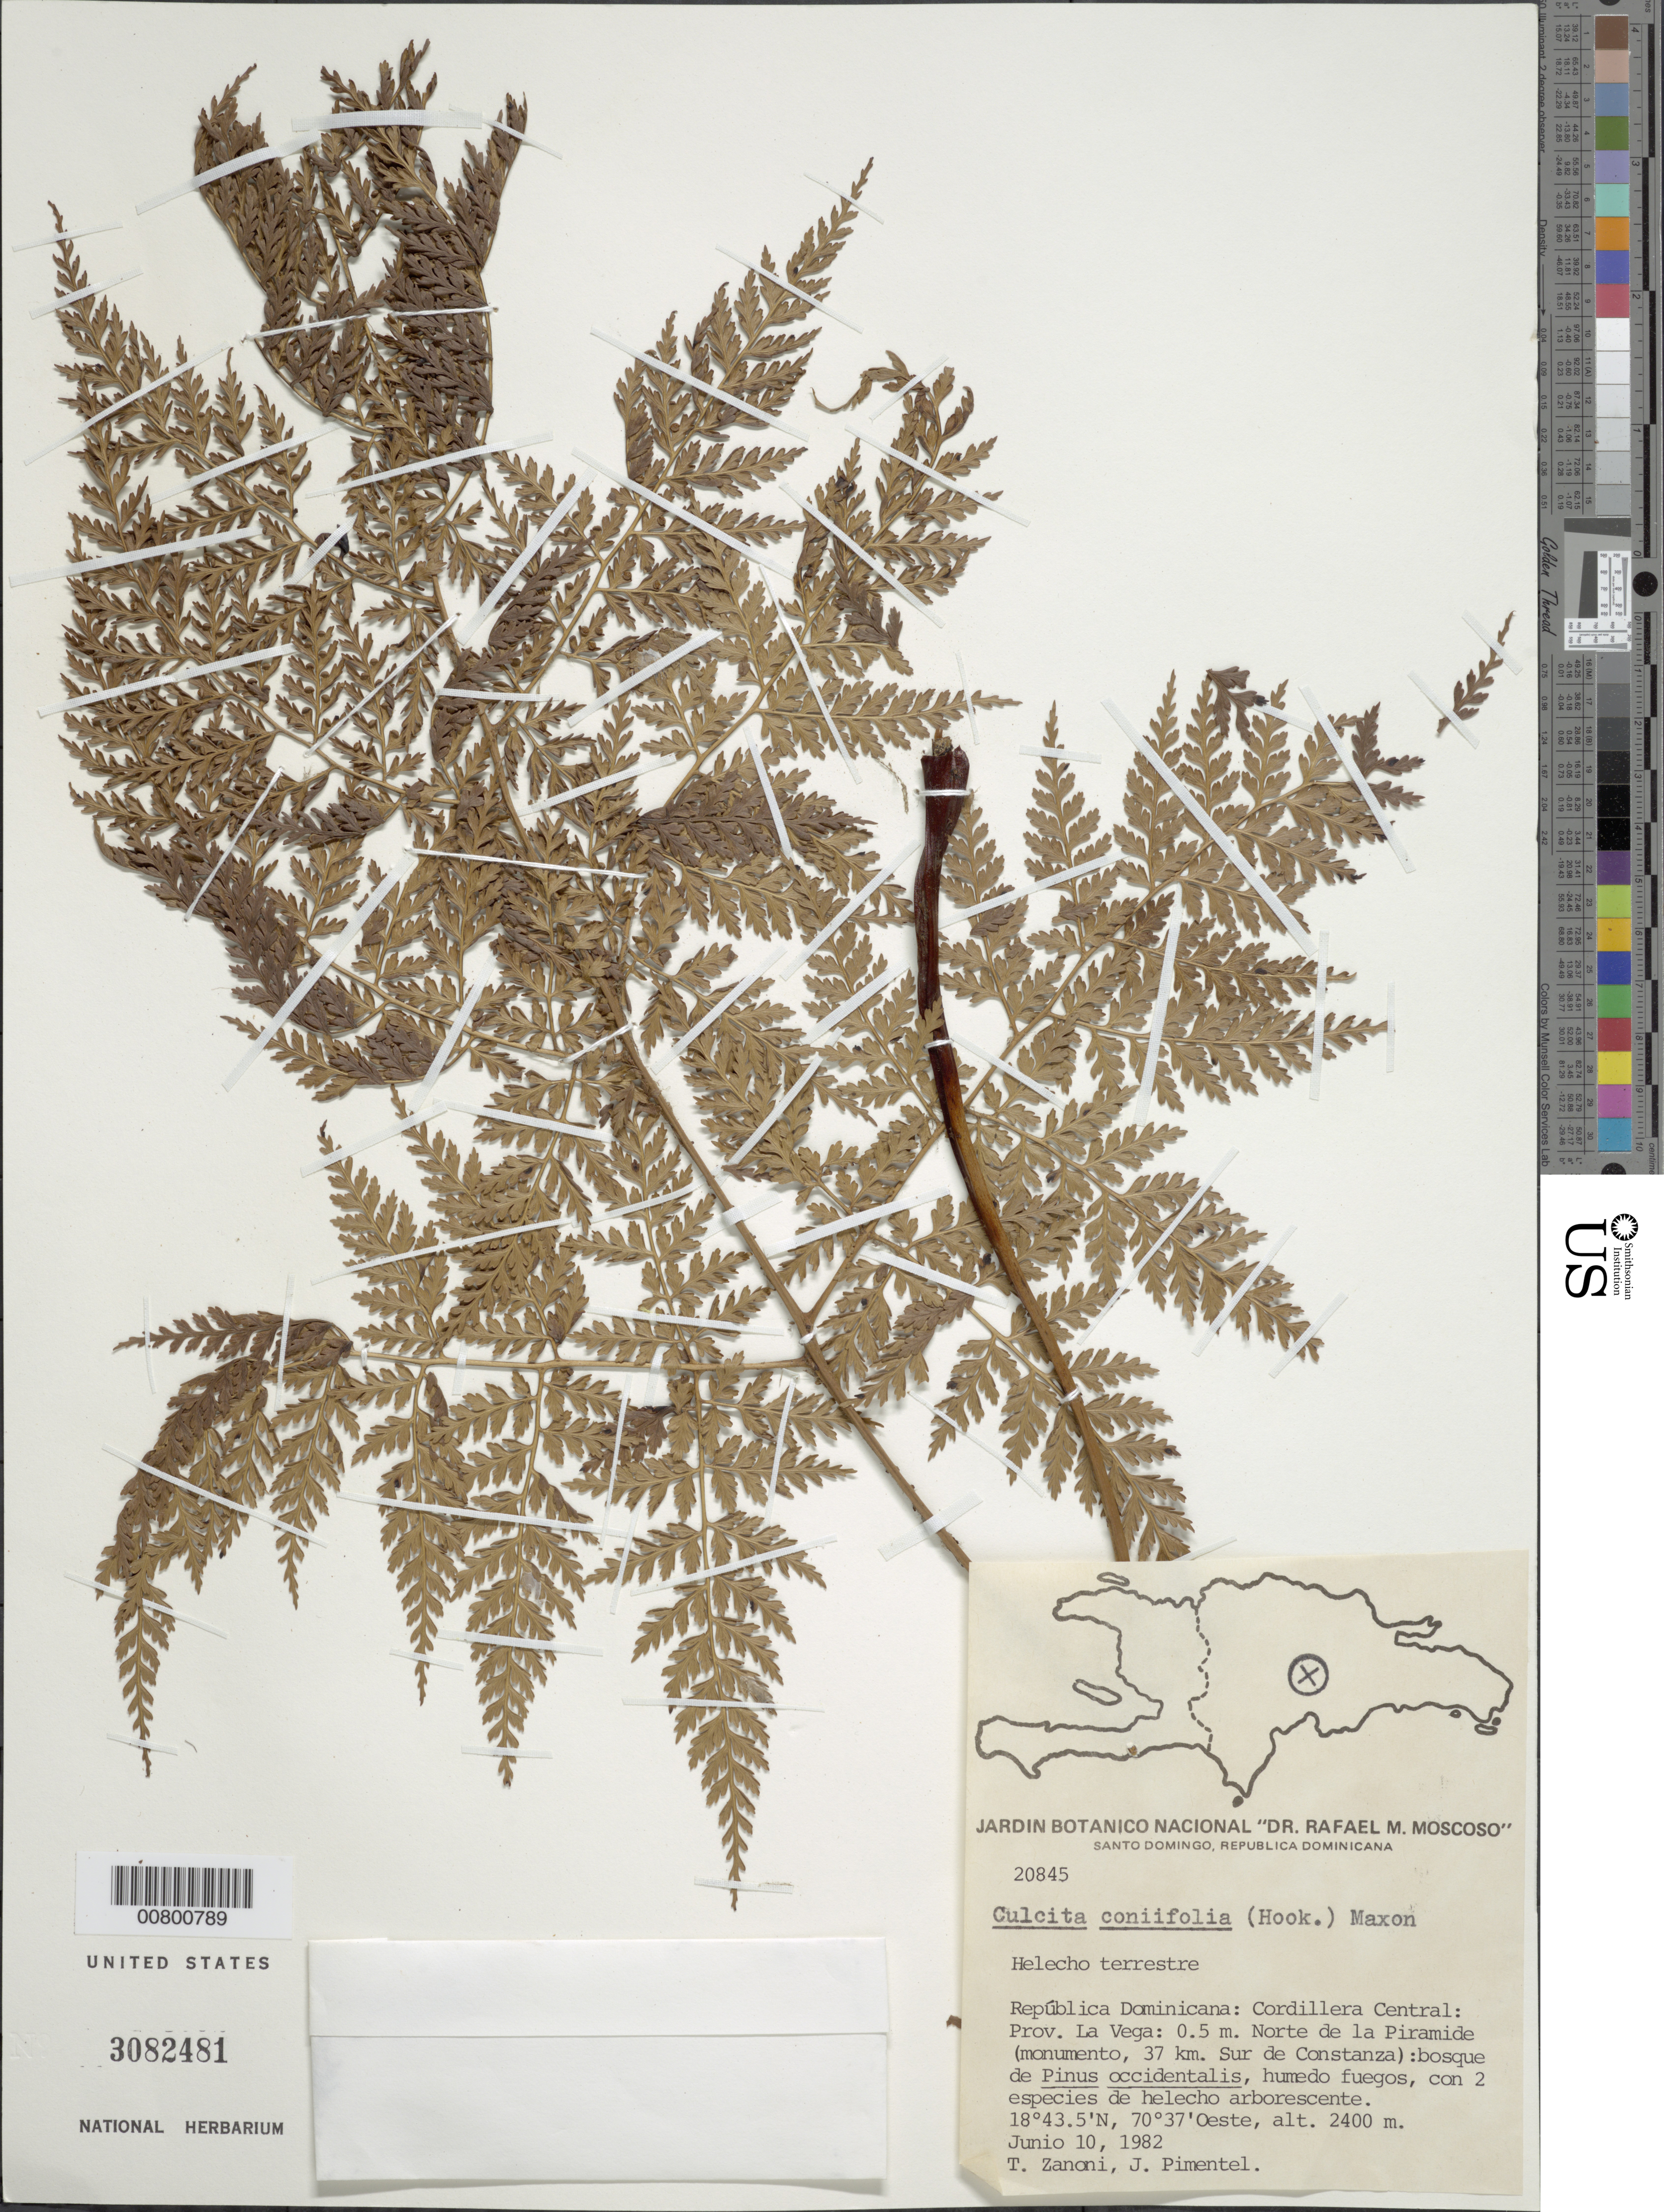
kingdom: Plantae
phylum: Tracheophyta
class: Polypodiopsida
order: Cyatheales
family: Culcitaceae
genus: Culcita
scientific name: Culcita coniifolia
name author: (Hook.) Maxon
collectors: T. A. Zanoni & J. Pimentel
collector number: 20845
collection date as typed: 10 Jun 1982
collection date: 1982-06-10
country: Dominican Republic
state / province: La Vega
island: Hispaniola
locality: Cordillera Central, 0.5 km N de la Piramide (monumento, 37 km S de Constanza)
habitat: Bosque de Pinus occidentalis, humedo fuegos, con 2 especies de helecho arborescente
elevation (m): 2400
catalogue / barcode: US 3082481